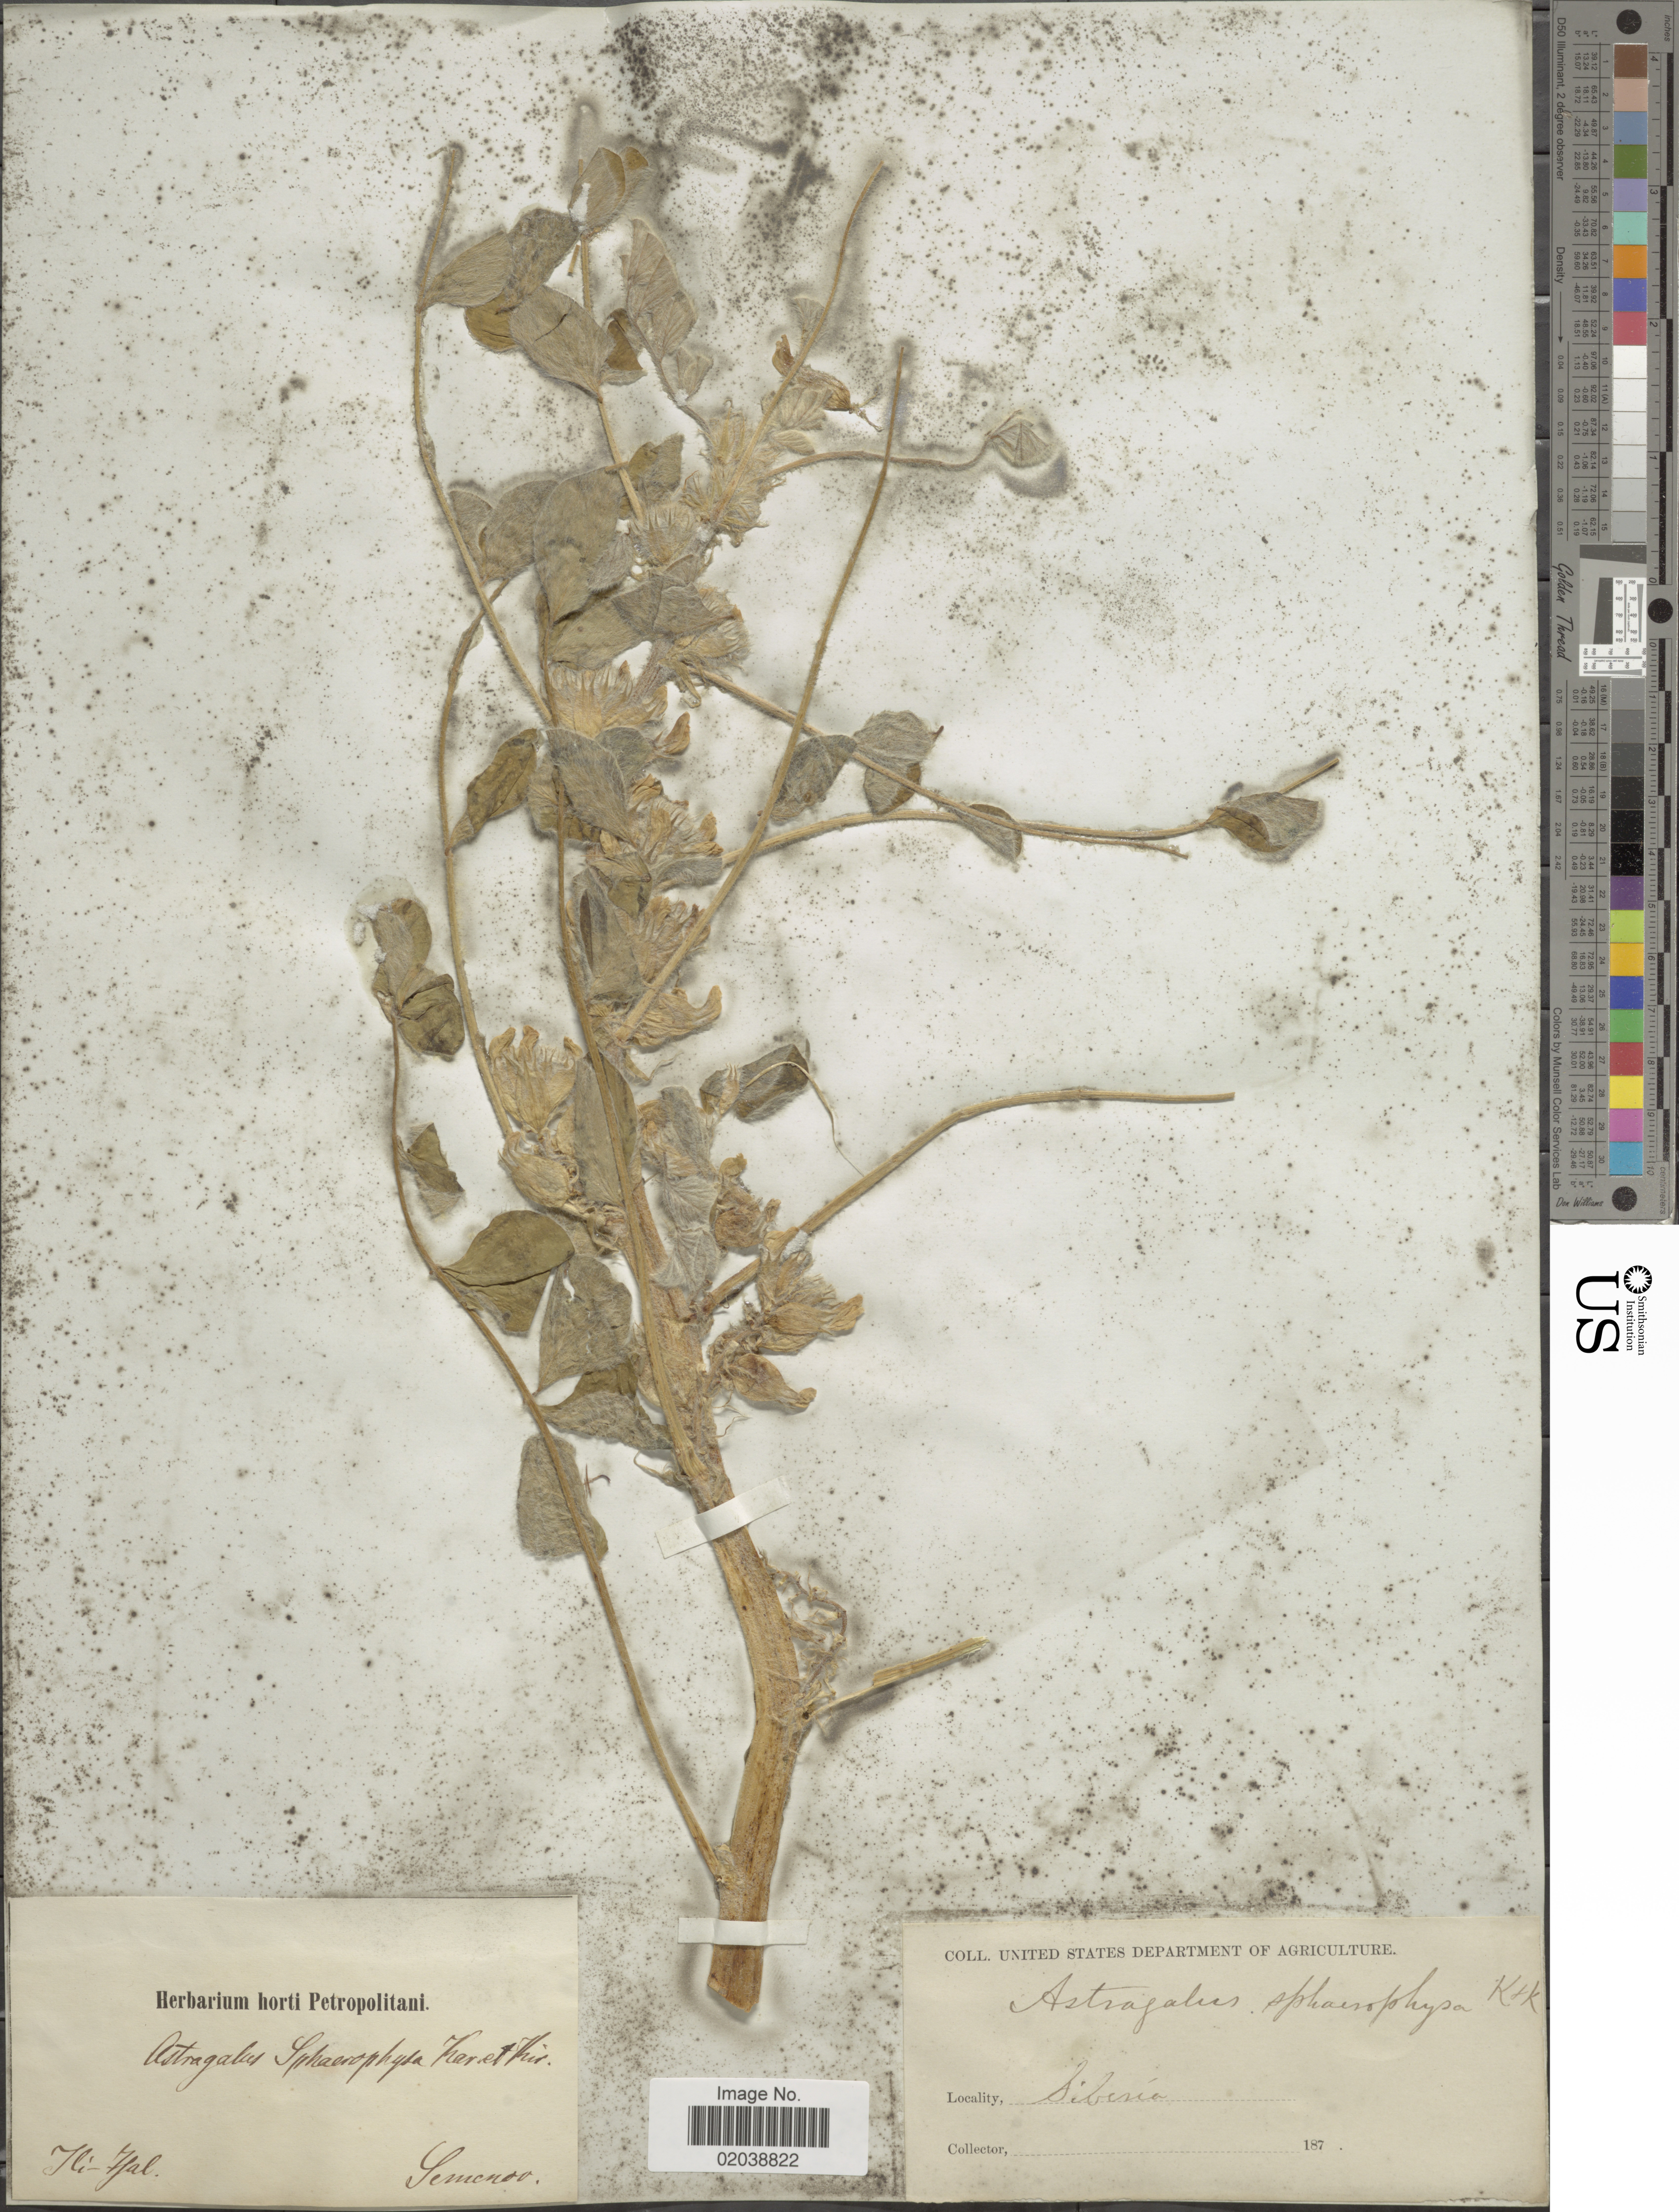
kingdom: Plantae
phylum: Tracheophyta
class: Magnoliopsida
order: Fabales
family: Fabaceae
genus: Astragalus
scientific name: Astragalus sphaerophysa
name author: Kar. & Kir.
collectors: -- Semenov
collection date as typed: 187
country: Russian Federation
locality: Siberia